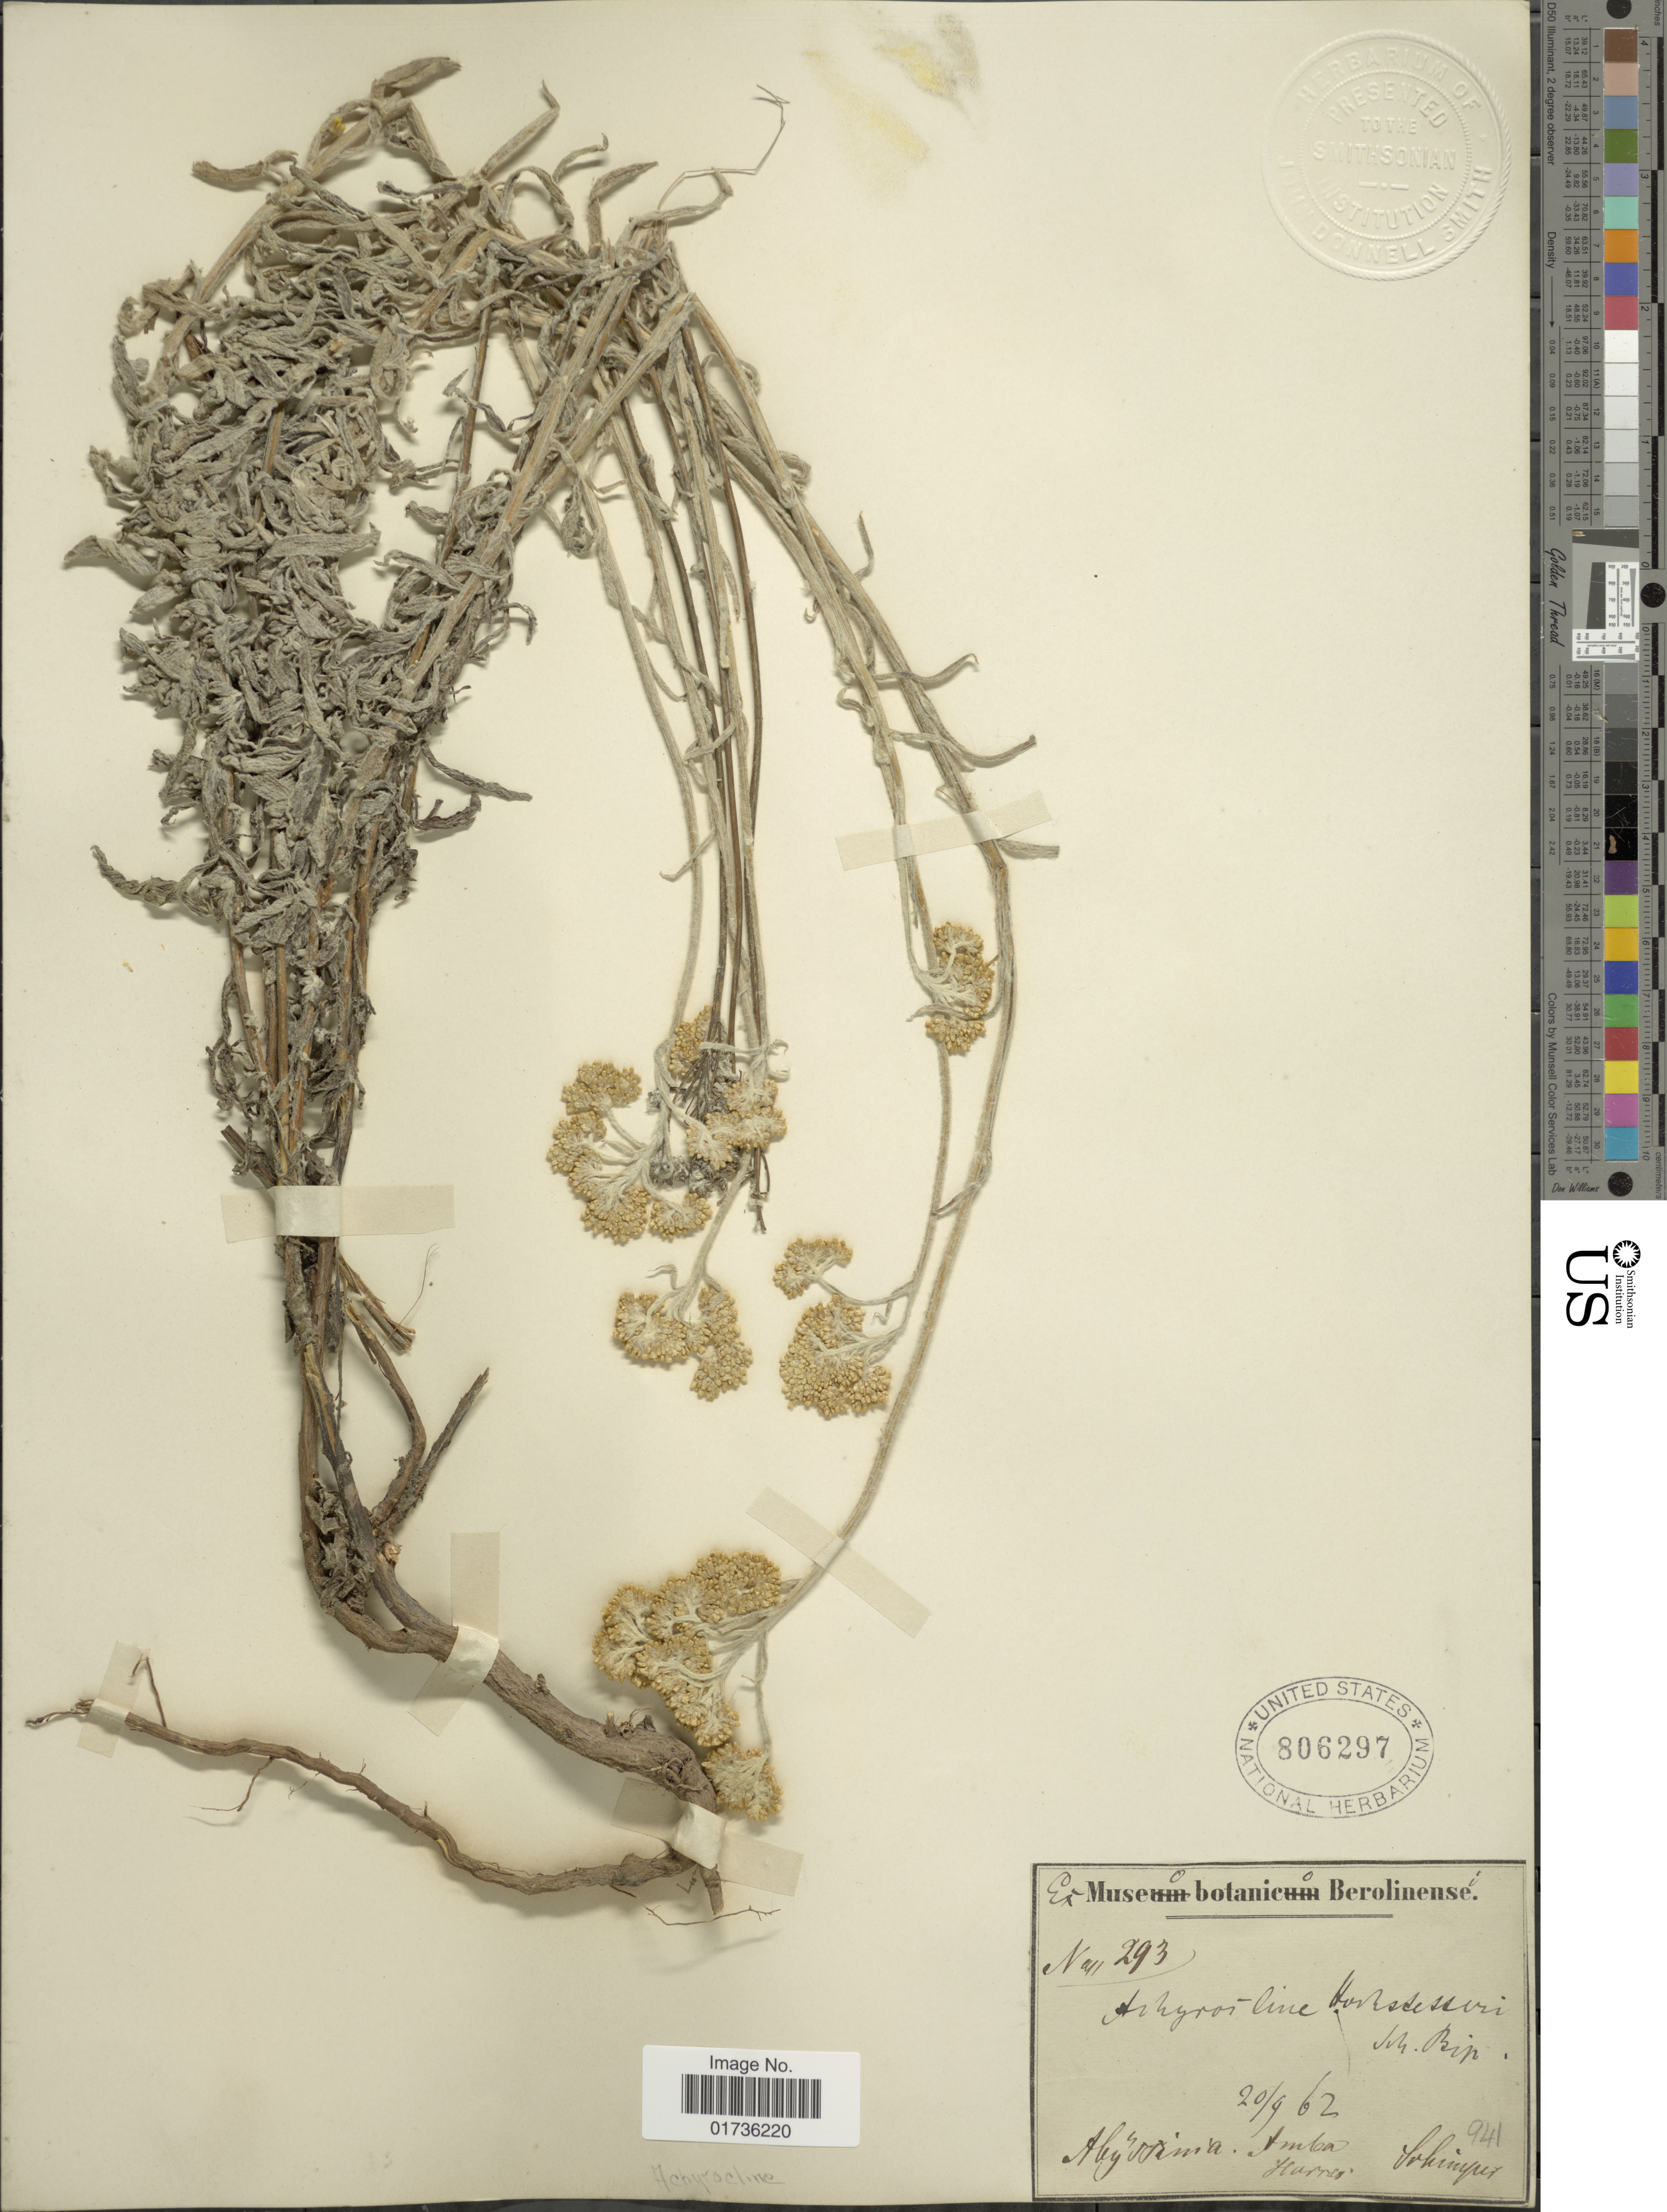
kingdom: Plantae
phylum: Tracheophyta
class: Magnoliopsida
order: Asterales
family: Asteraceae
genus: Achyrocline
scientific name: Achyrocline hochstetteri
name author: Sch. Bip. ex A. Rich.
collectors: -. Schimper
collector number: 293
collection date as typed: Transcribed d/m/y: 20/9/62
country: Eritrea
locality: Abyssinia, Amba Harres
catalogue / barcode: US 806297